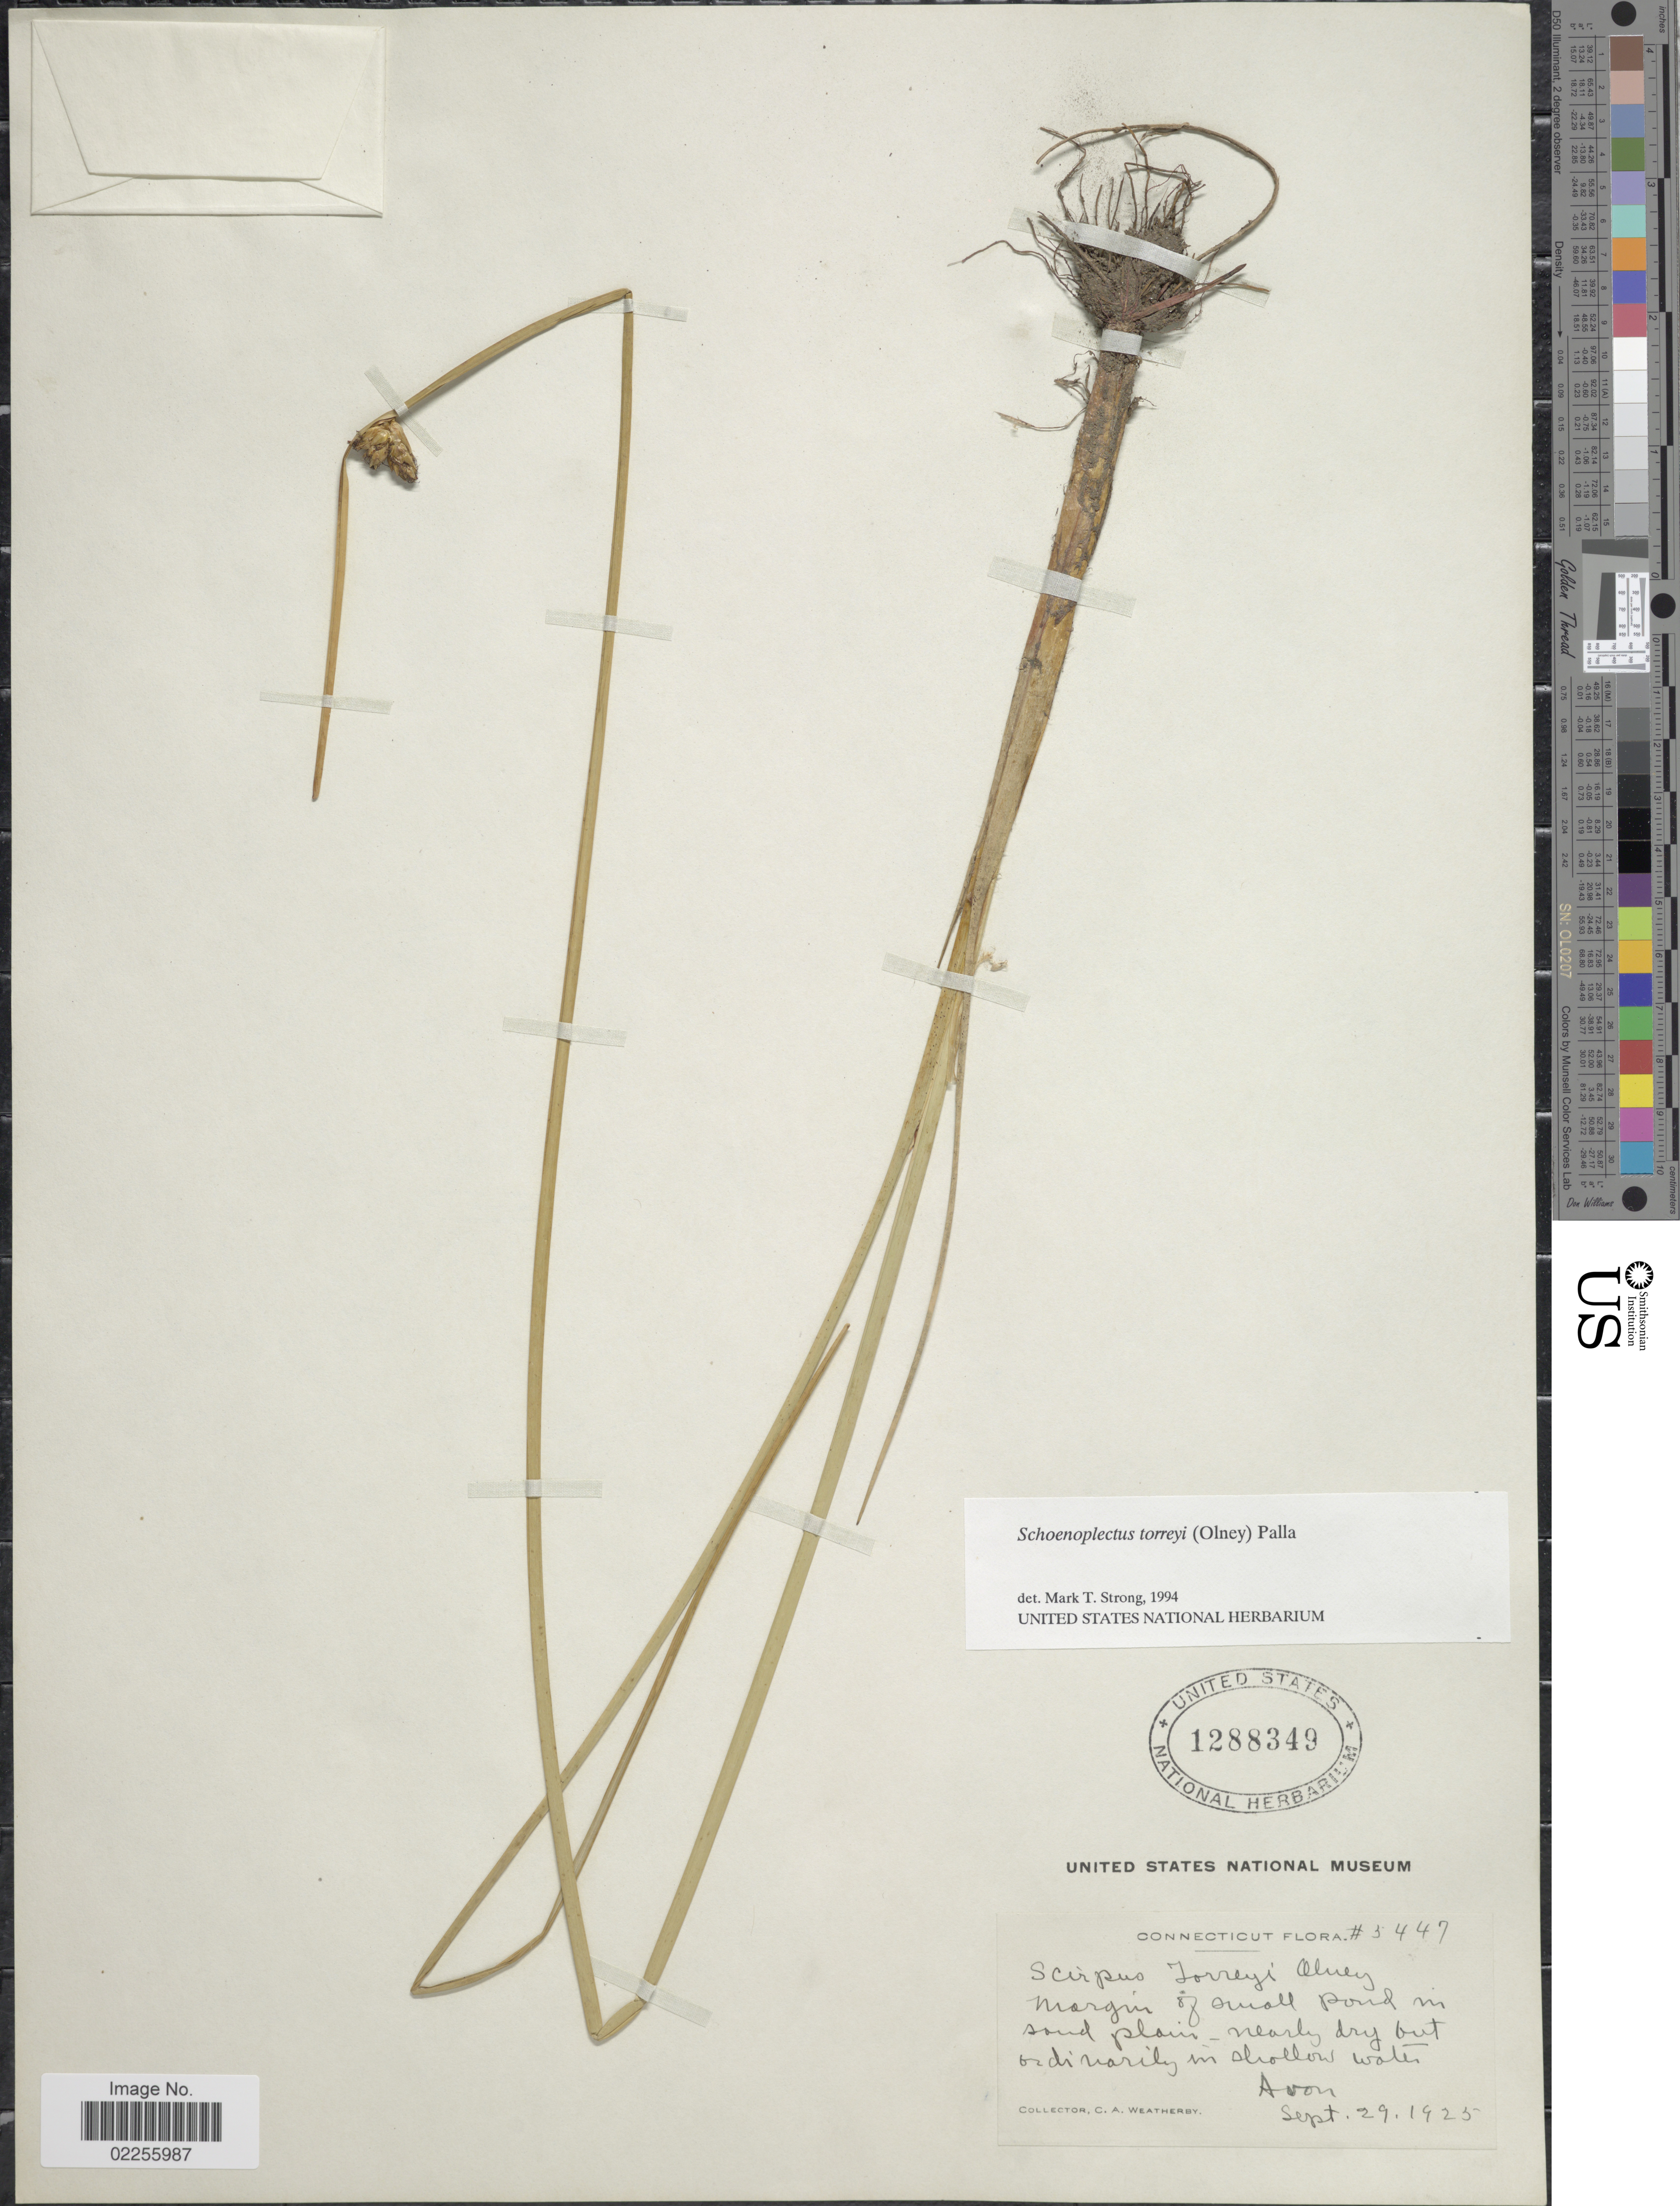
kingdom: Plantae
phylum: Tracheophyta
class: Liliopsida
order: Poales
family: Cyperaceae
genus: Schoenoplectus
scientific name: Schoenoplectus torreyi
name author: (Olney) Palla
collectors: C. A. Weatherby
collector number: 5447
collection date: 1925-09-29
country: United States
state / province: Connecticut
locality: Margin of small pond in sand plain, Avon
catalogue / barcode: US 1288349